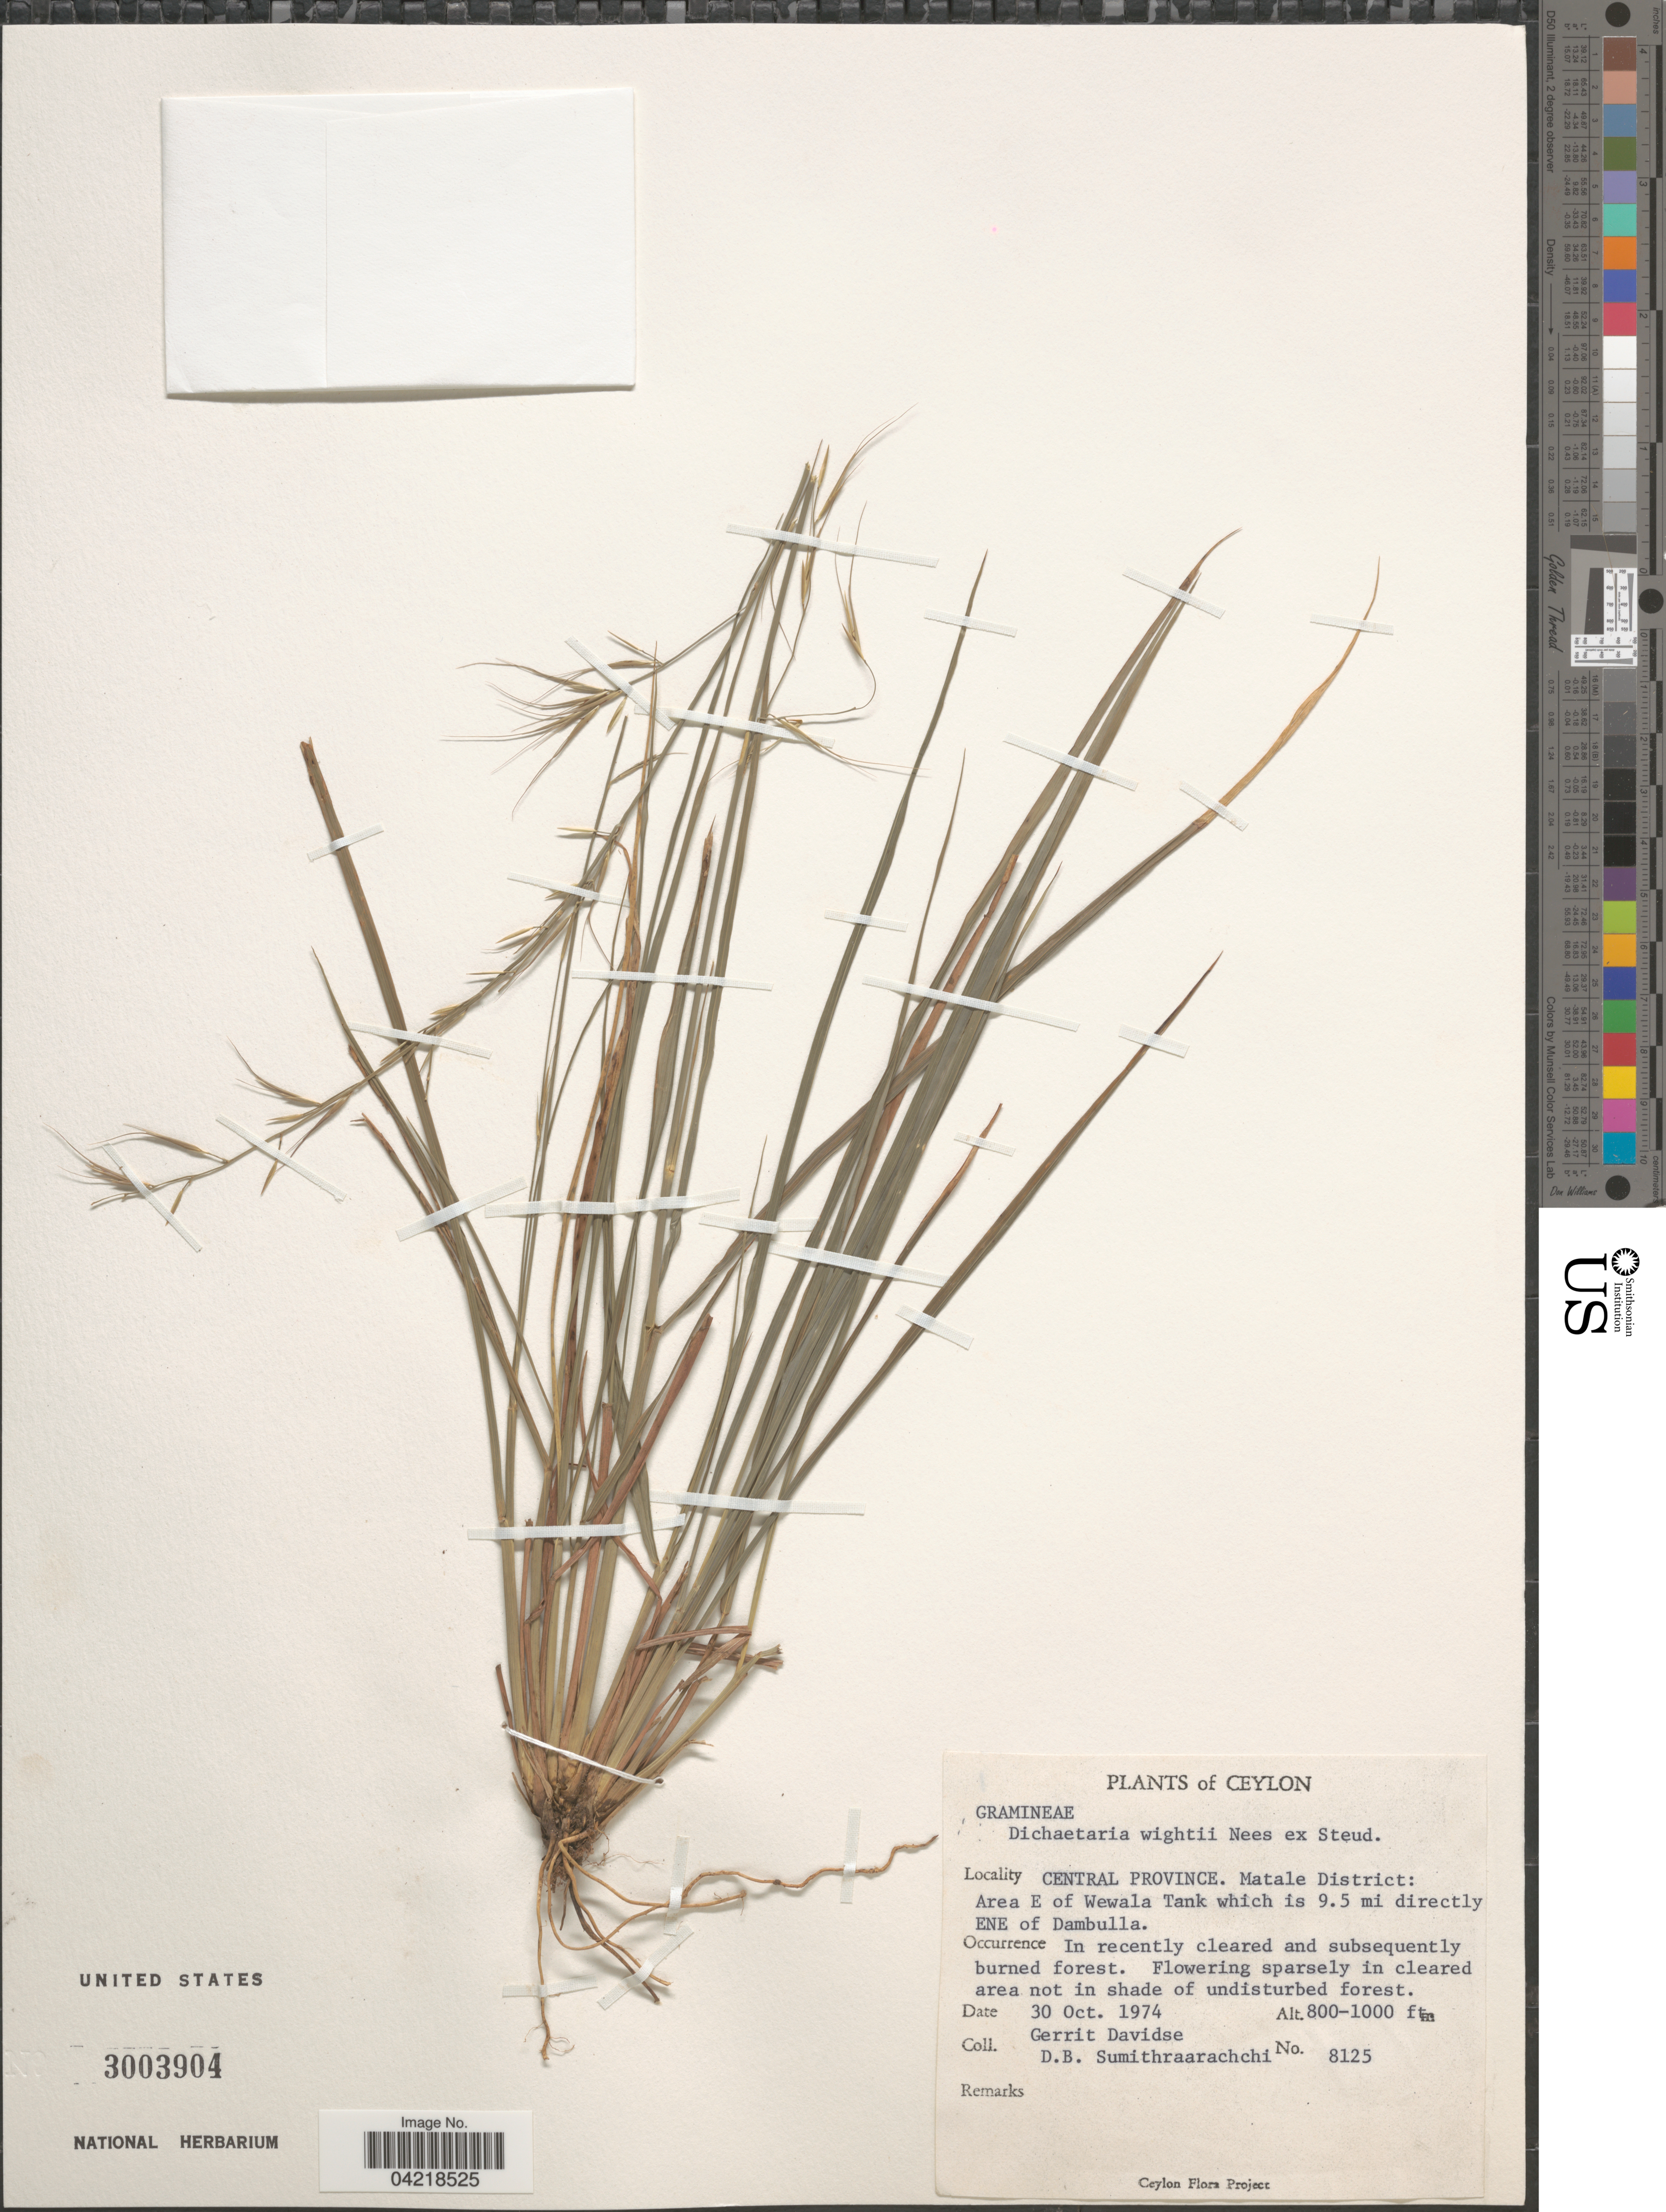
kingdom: Plantae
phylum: Tracheophyta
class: Liliopsida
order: Poales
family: Poaceae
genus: Dichaetaria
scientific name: Dichaetaria wightii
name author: Nees & Steud.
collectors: G. Davidse & D. B. Sumithraarachchi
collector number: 8125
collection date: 1974-10-30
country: Sri Lanka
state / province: Central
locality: Ceylon. Central Province. Matale District: Area E of Wewala Tank which is 9.5 mi directly ENE of Dambulla.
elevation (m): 244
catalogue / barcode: US 3003904